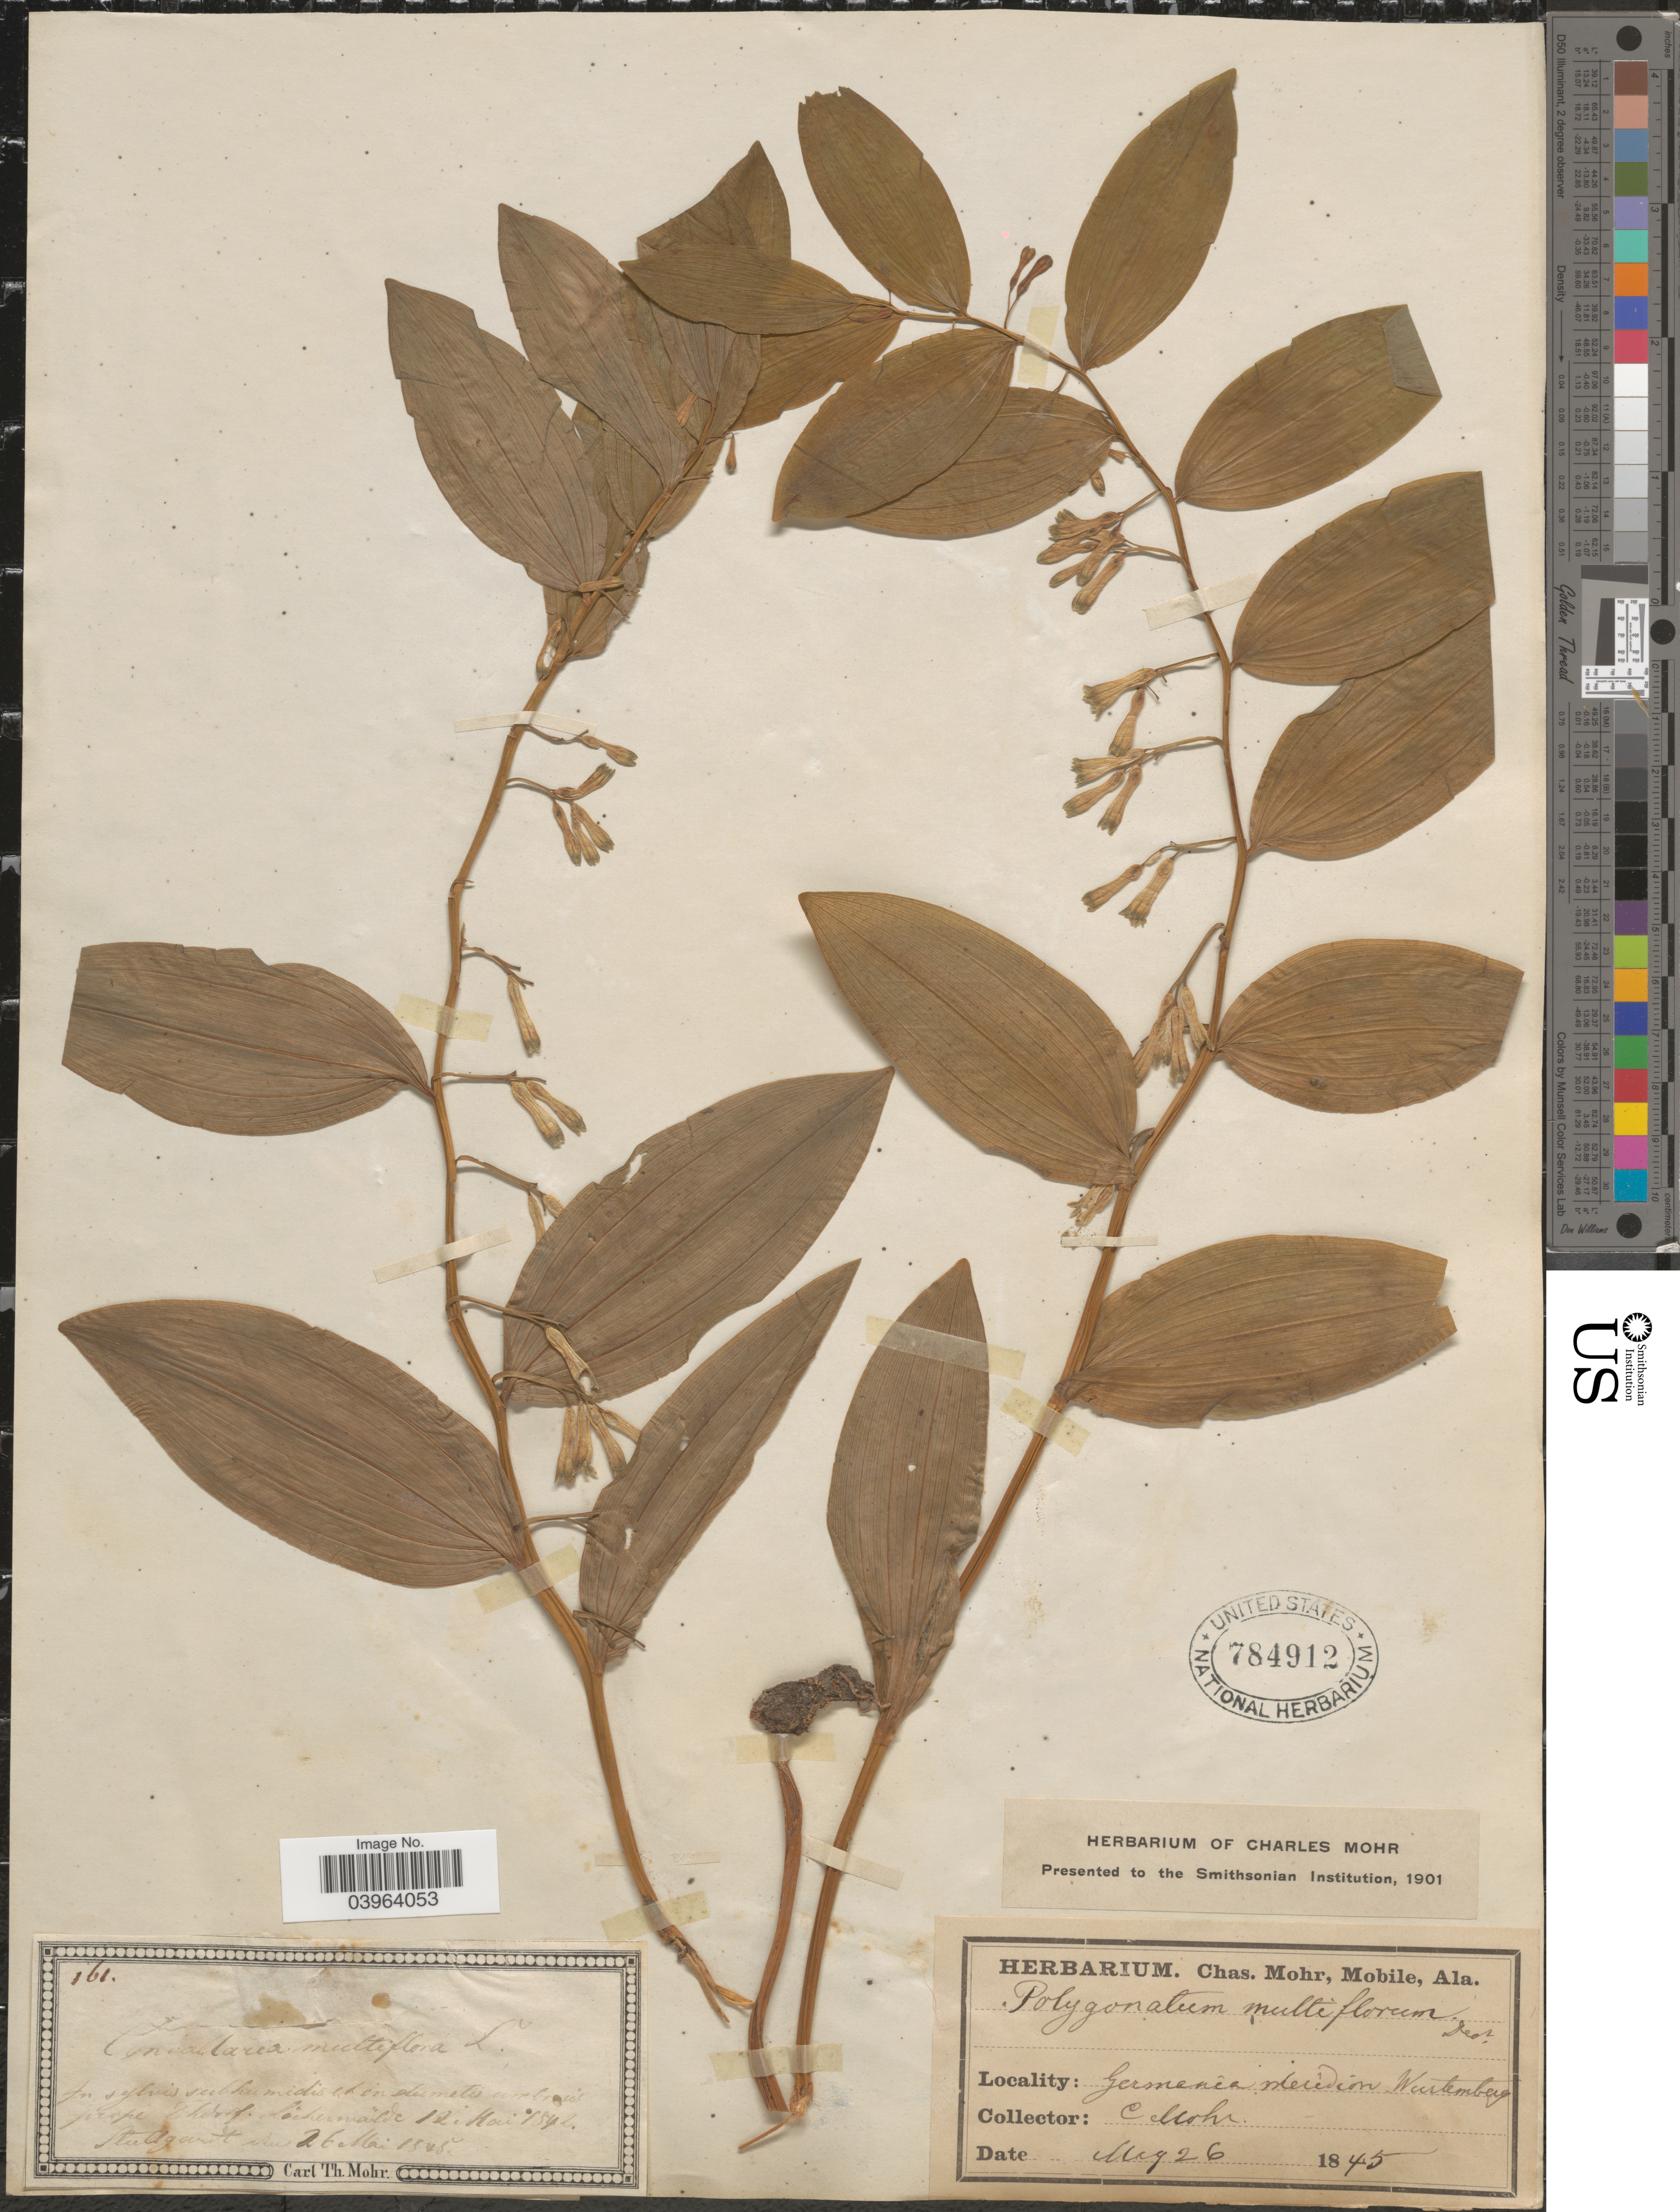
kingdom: Plantae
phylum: Tracheophyta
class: Liliopsida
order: Asparagales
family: Asparagaceae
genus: Polygonatum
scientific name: Polygonatum multiflorum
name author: (L.) All.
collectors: C. T. Mohr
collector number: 161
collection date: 1842-05-12/1845-05-26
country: Germany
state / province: Baden-Württemberg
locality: Prope Dhdorf Luckenwalde. Stutsgardt. Germenia meridion. Wurtemberg.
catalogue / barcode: US 784912